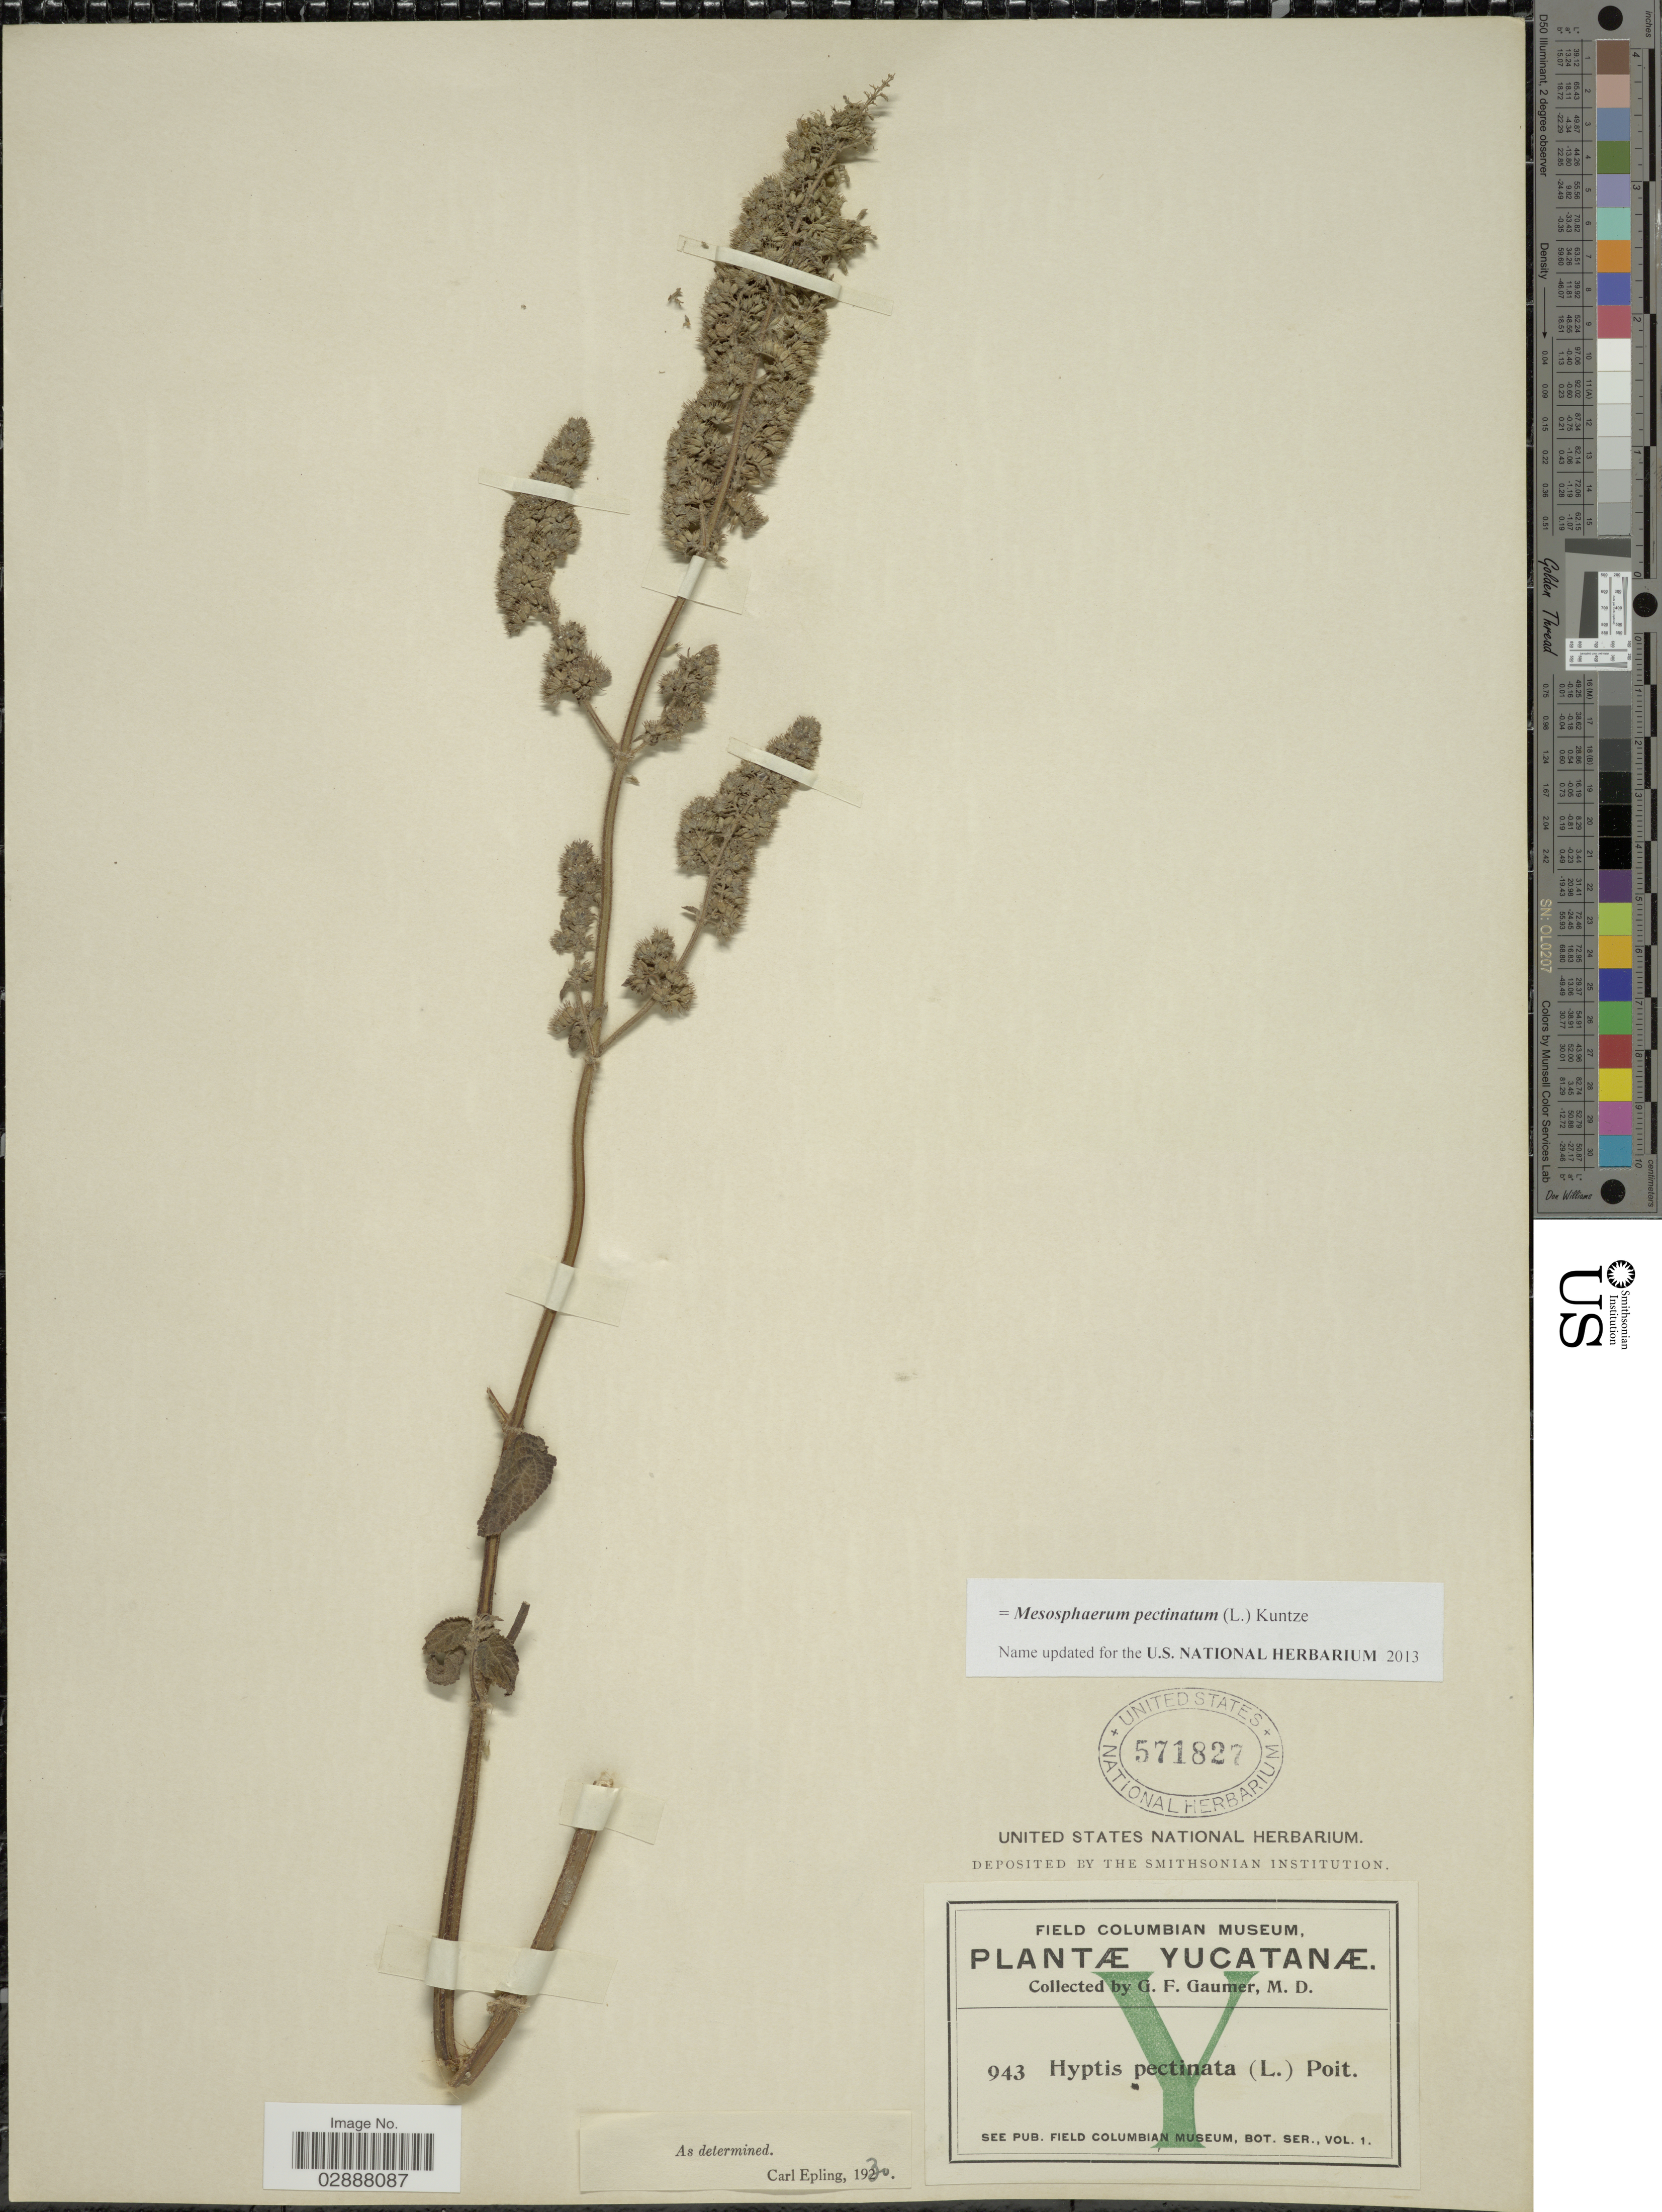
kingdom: Plantae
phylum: Tracheophyta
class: Magnoliopsida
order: Lamiales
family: Lamiaceae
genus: Mesosphaerum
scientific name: Mesosphaerum pectinatum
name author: (L.) Kuntze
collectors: G. F. Gaumer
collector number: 943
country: Mexico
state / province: Yucatán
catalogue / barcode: US 571827